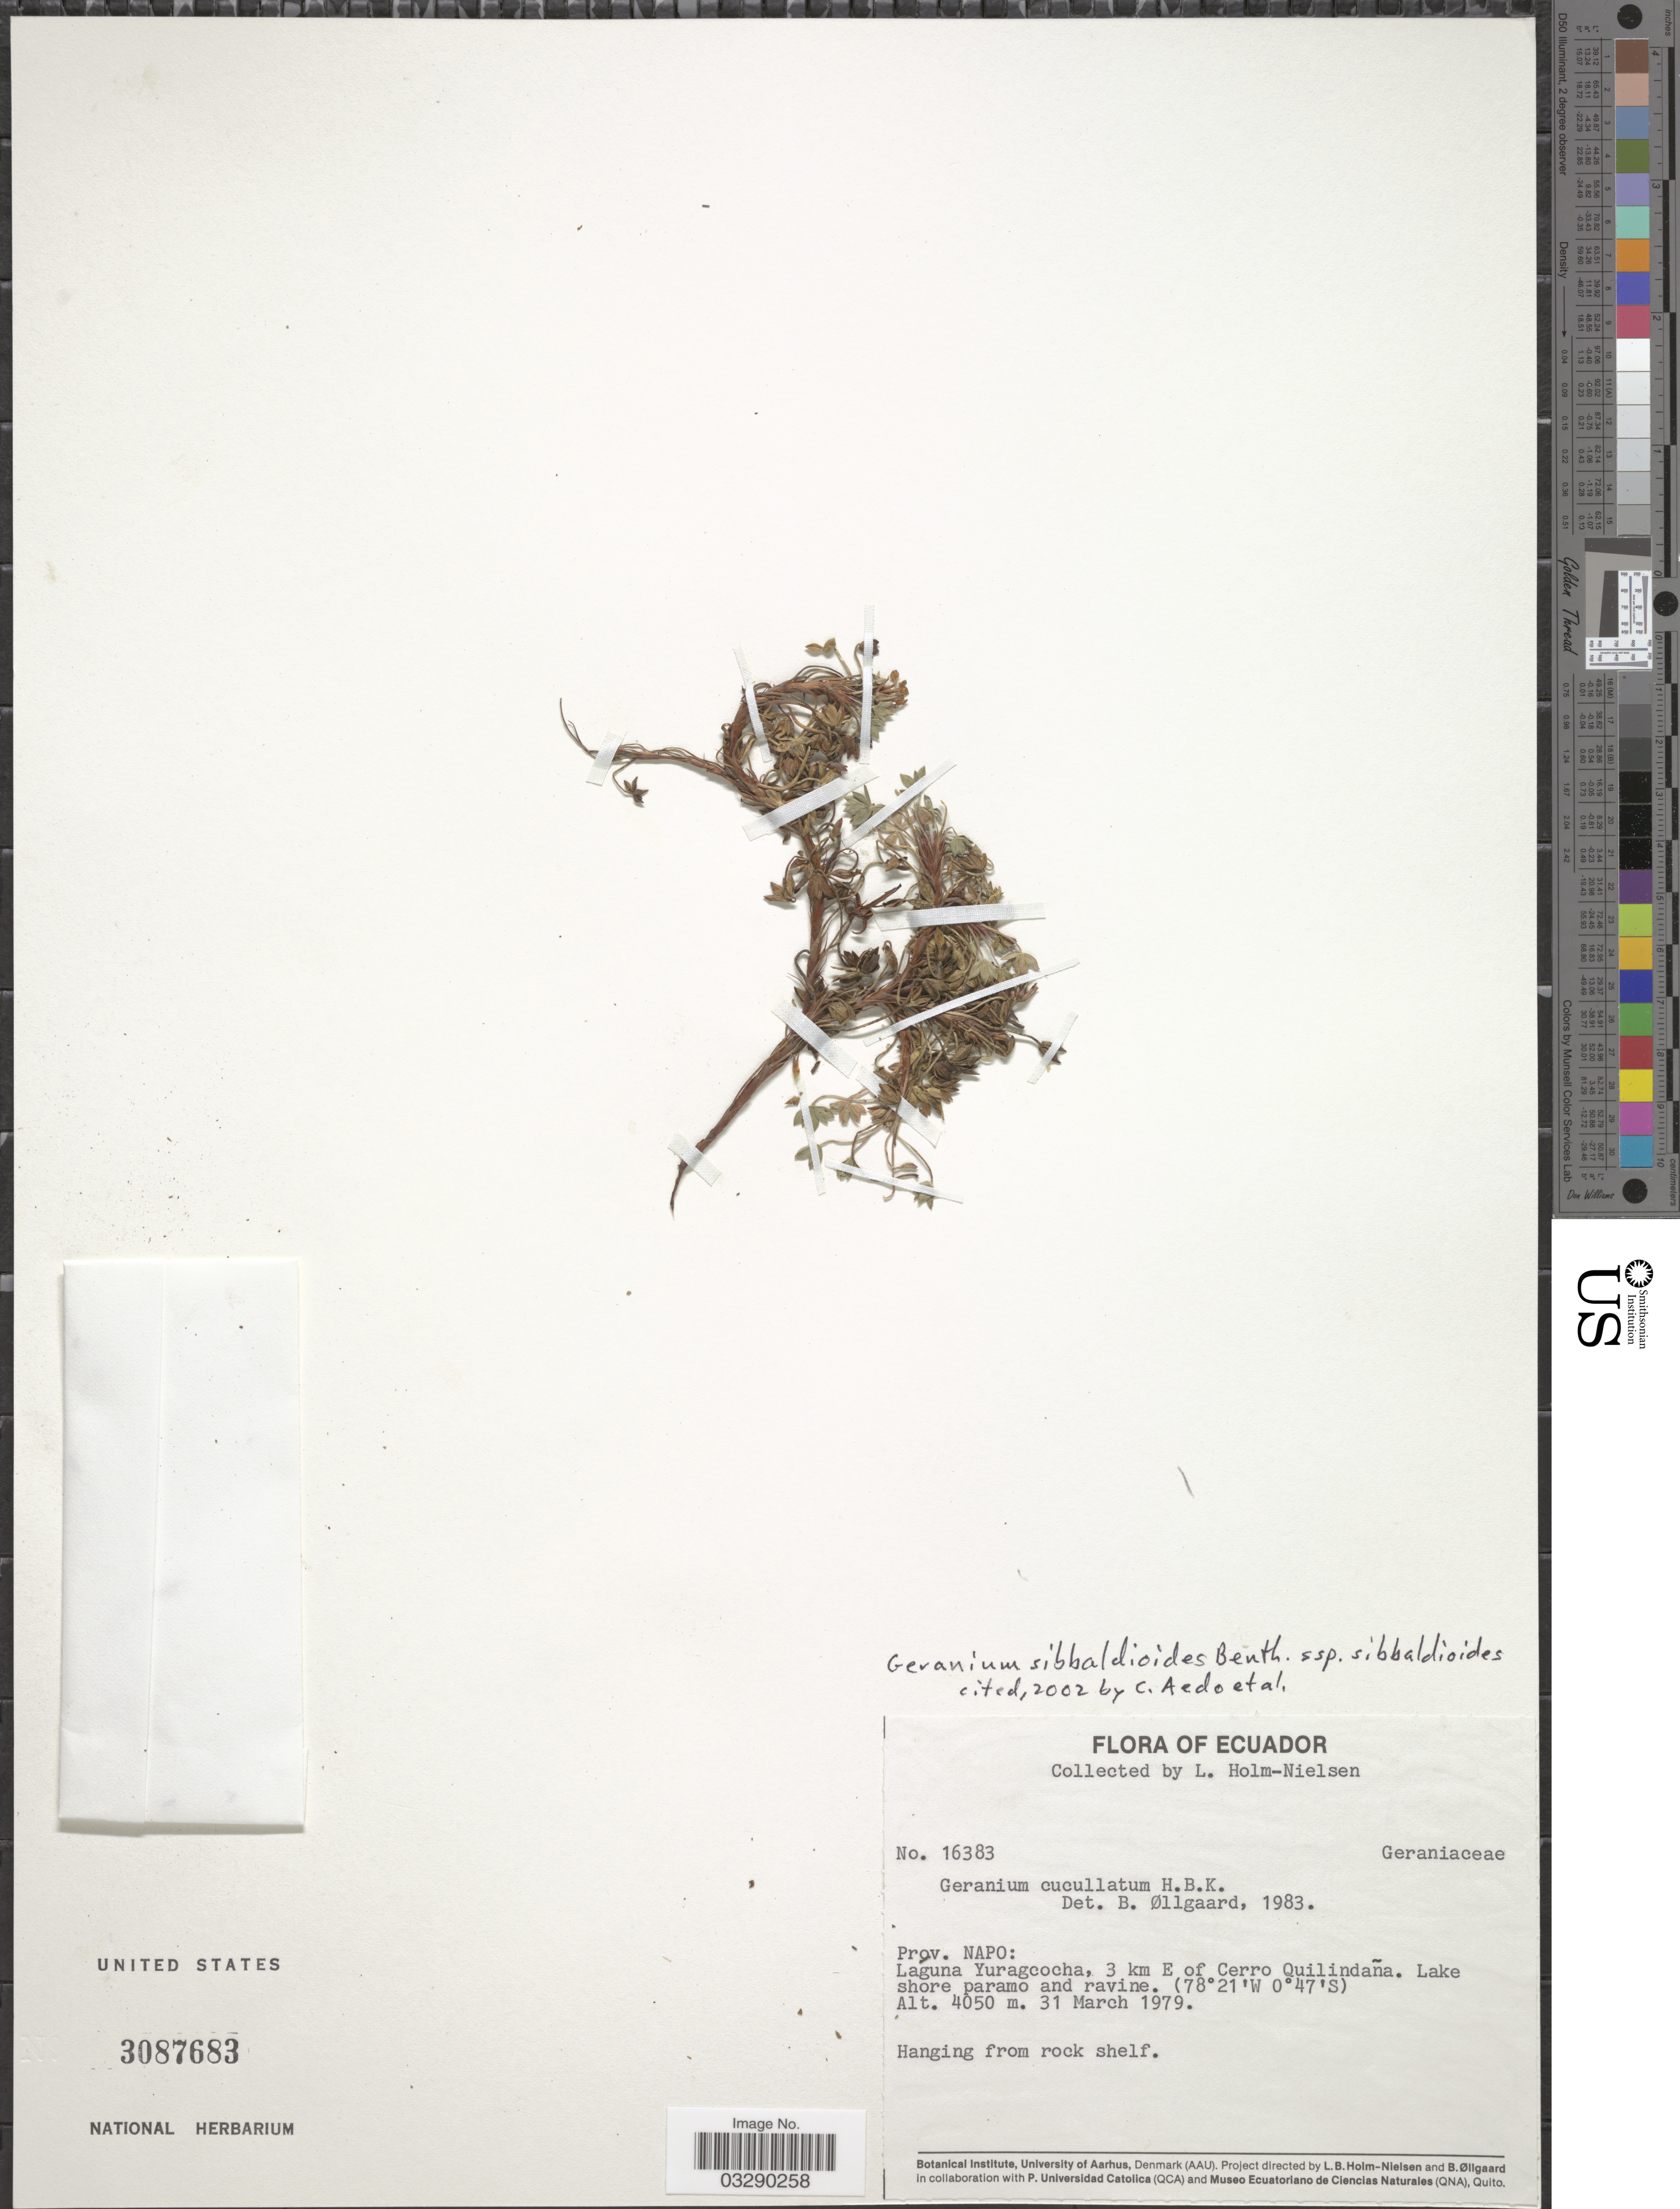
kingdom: Plantae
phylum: Tracheophyta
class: Magnoliopsida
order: Geraniales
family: Geraniaceae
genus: Geranium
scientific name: Geranium sibbaldioides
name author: Benth.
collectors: L. Holm-Nielsen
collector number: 16383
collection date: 1979-03-31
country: Ecuador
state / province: Napo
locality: Laguna Yuragcocha, 3 km E of Cerro Quilindaña.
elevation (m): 4050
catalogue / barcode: US 3087683